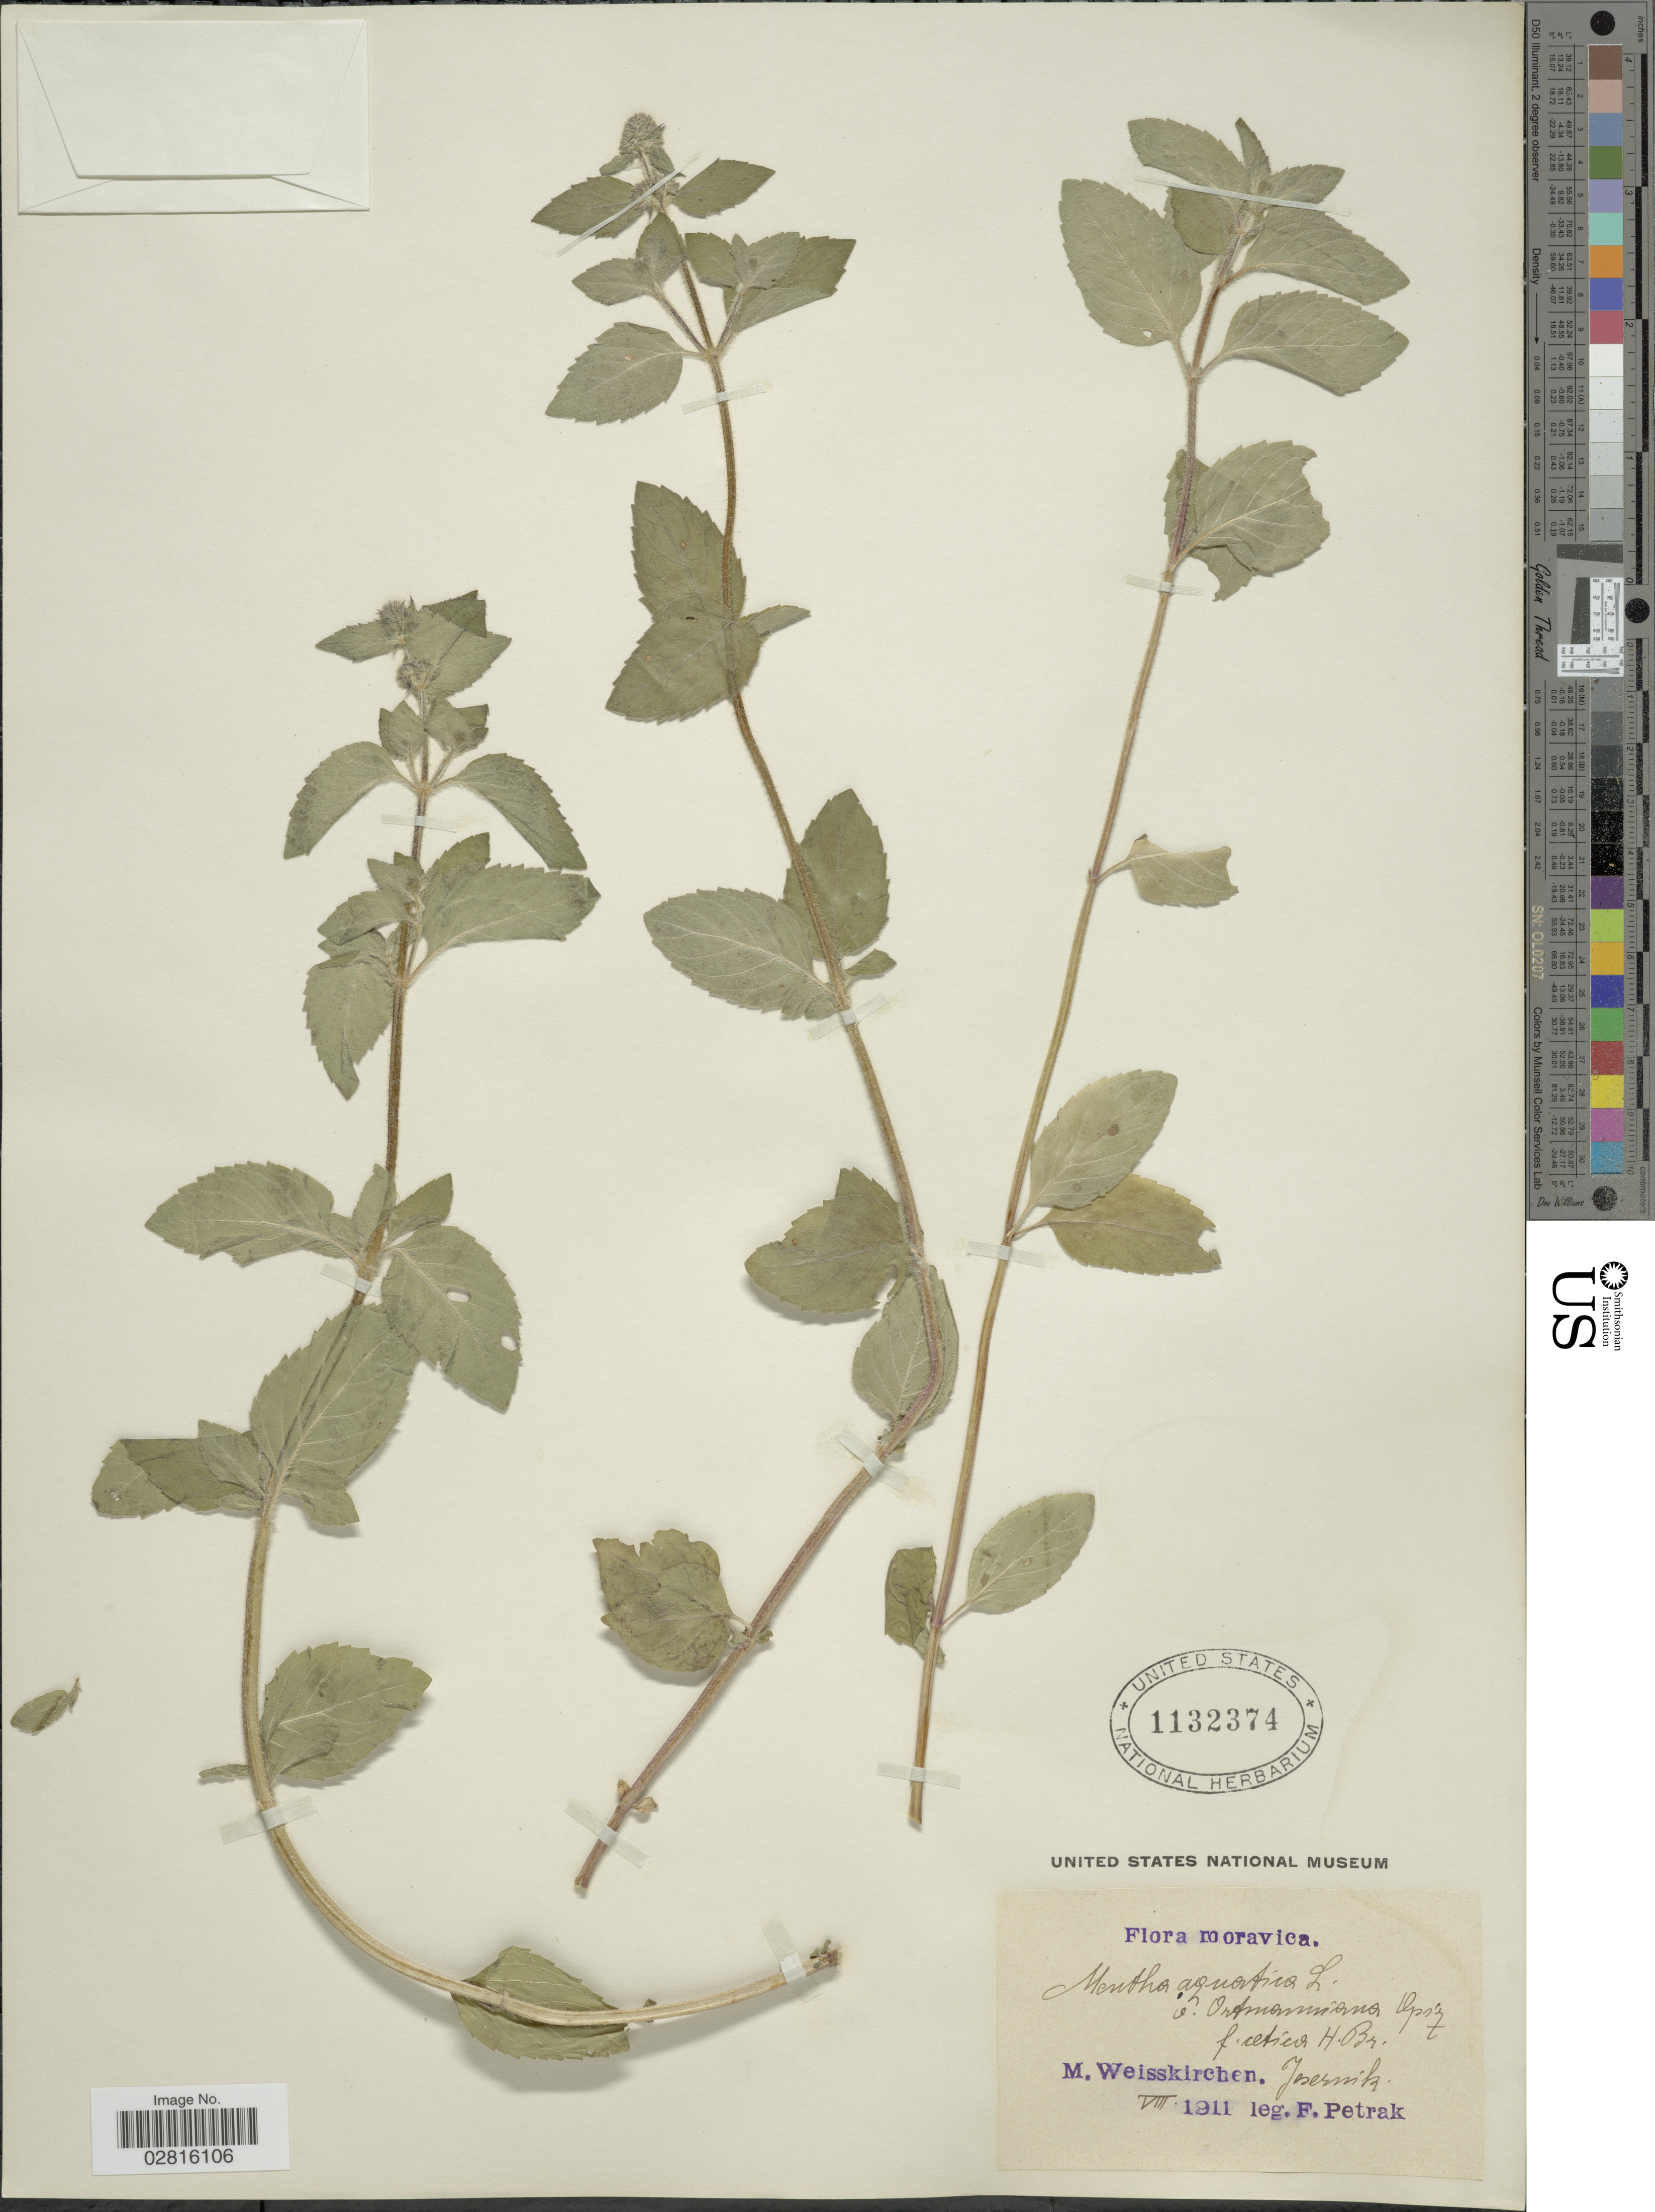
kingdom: Plantae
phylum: Tracheophyta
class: Magnoliopsida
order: Lamiales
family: Lamiaceae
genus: Mentha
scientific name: Mentha aquatica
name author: L.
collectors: F. Petrak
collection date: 1911-08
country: Czechia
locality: Moravica. M. Weisskirchen. Jesernik.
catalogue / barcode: US 1132374